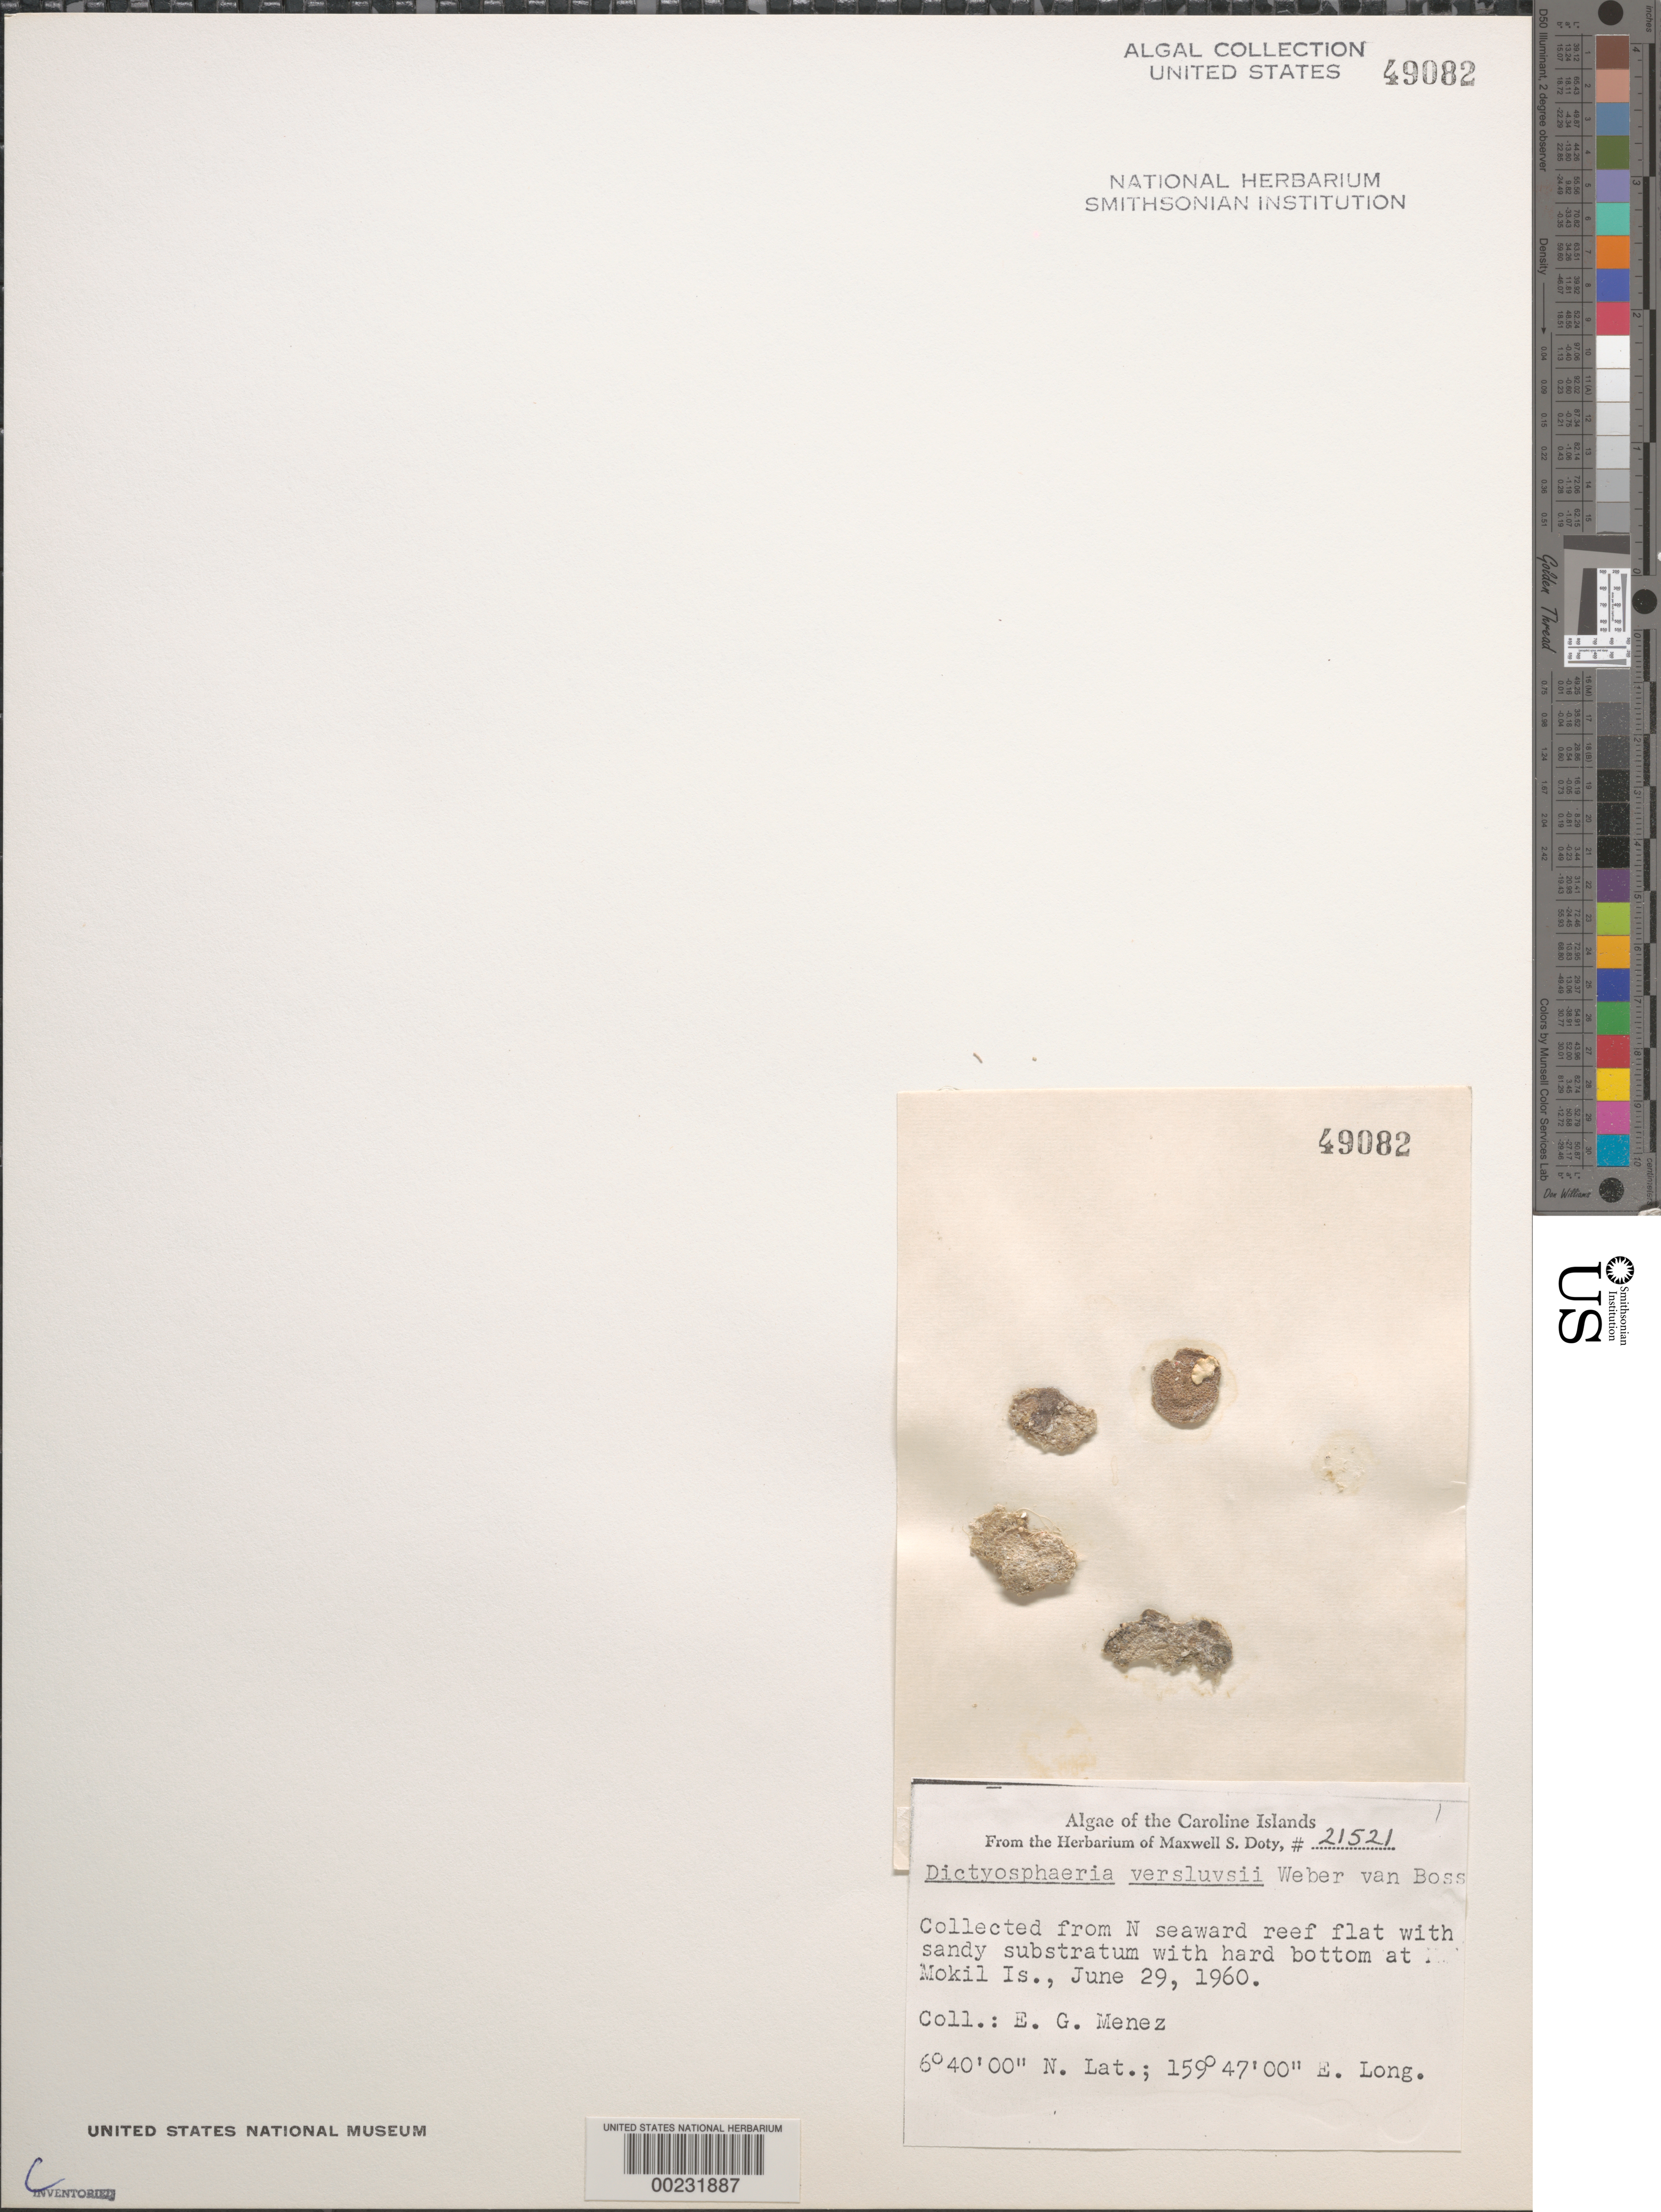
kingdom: Plantae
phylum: Chlorophyta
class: Ulvophyceae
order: Siphonocladales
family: Siphonocladaceae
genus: Dictyosphaeria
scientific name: Dictyosphaeria versluysii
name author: Weber Bosse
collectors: Meñez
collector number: MSD 21521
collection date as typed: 29 Jun 1960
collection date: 1960-06-29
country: Micronesia, Federated States of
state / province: Pohnpei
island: Mwokil (Mokil) Atoll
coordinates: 6 40' 00" N, 159 47' 00" E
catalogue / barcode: US 49082